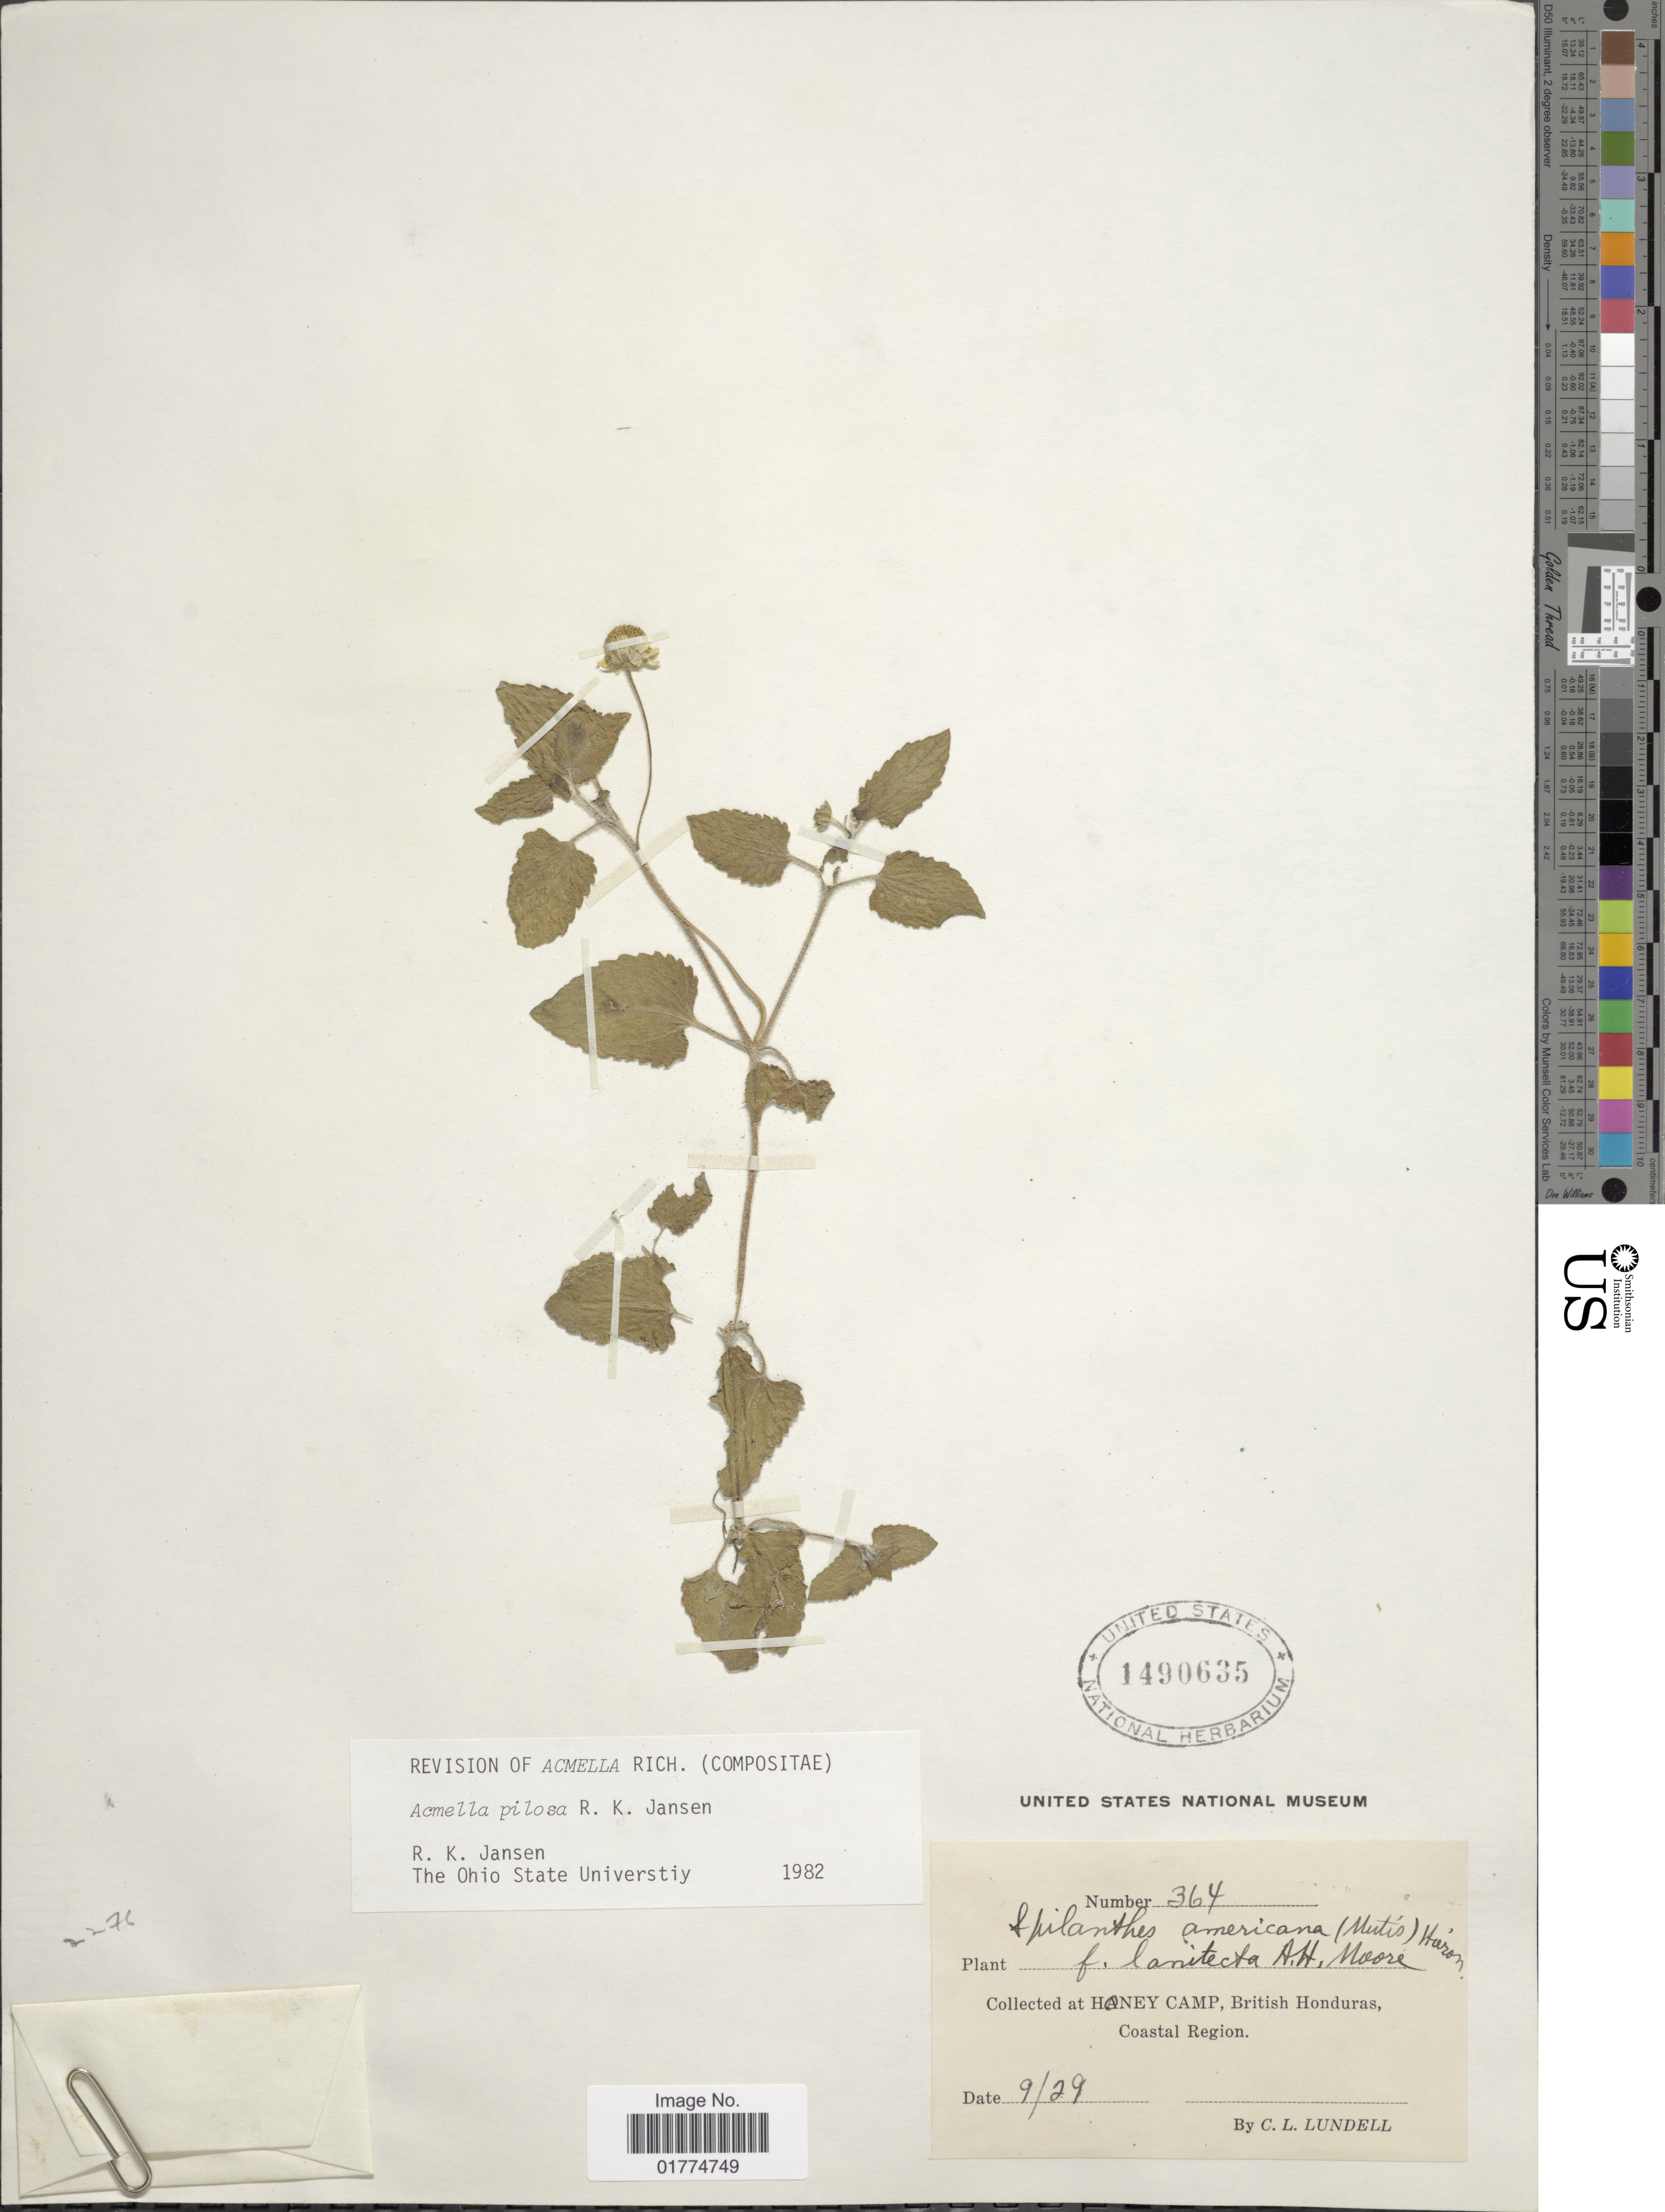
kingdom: Plantae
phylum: Tracheophyta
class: Magnoliopsida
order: Asterales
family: Asteraceae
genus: Acmella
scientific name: Acmella pilosa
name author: R.K. Jansen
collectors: C. L. Lundell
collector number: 364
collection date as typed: Transcribed d/m/y: /9/29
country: Belize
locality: Honey Camp, British Honduras, Coastal Region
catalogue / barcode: US 1490635